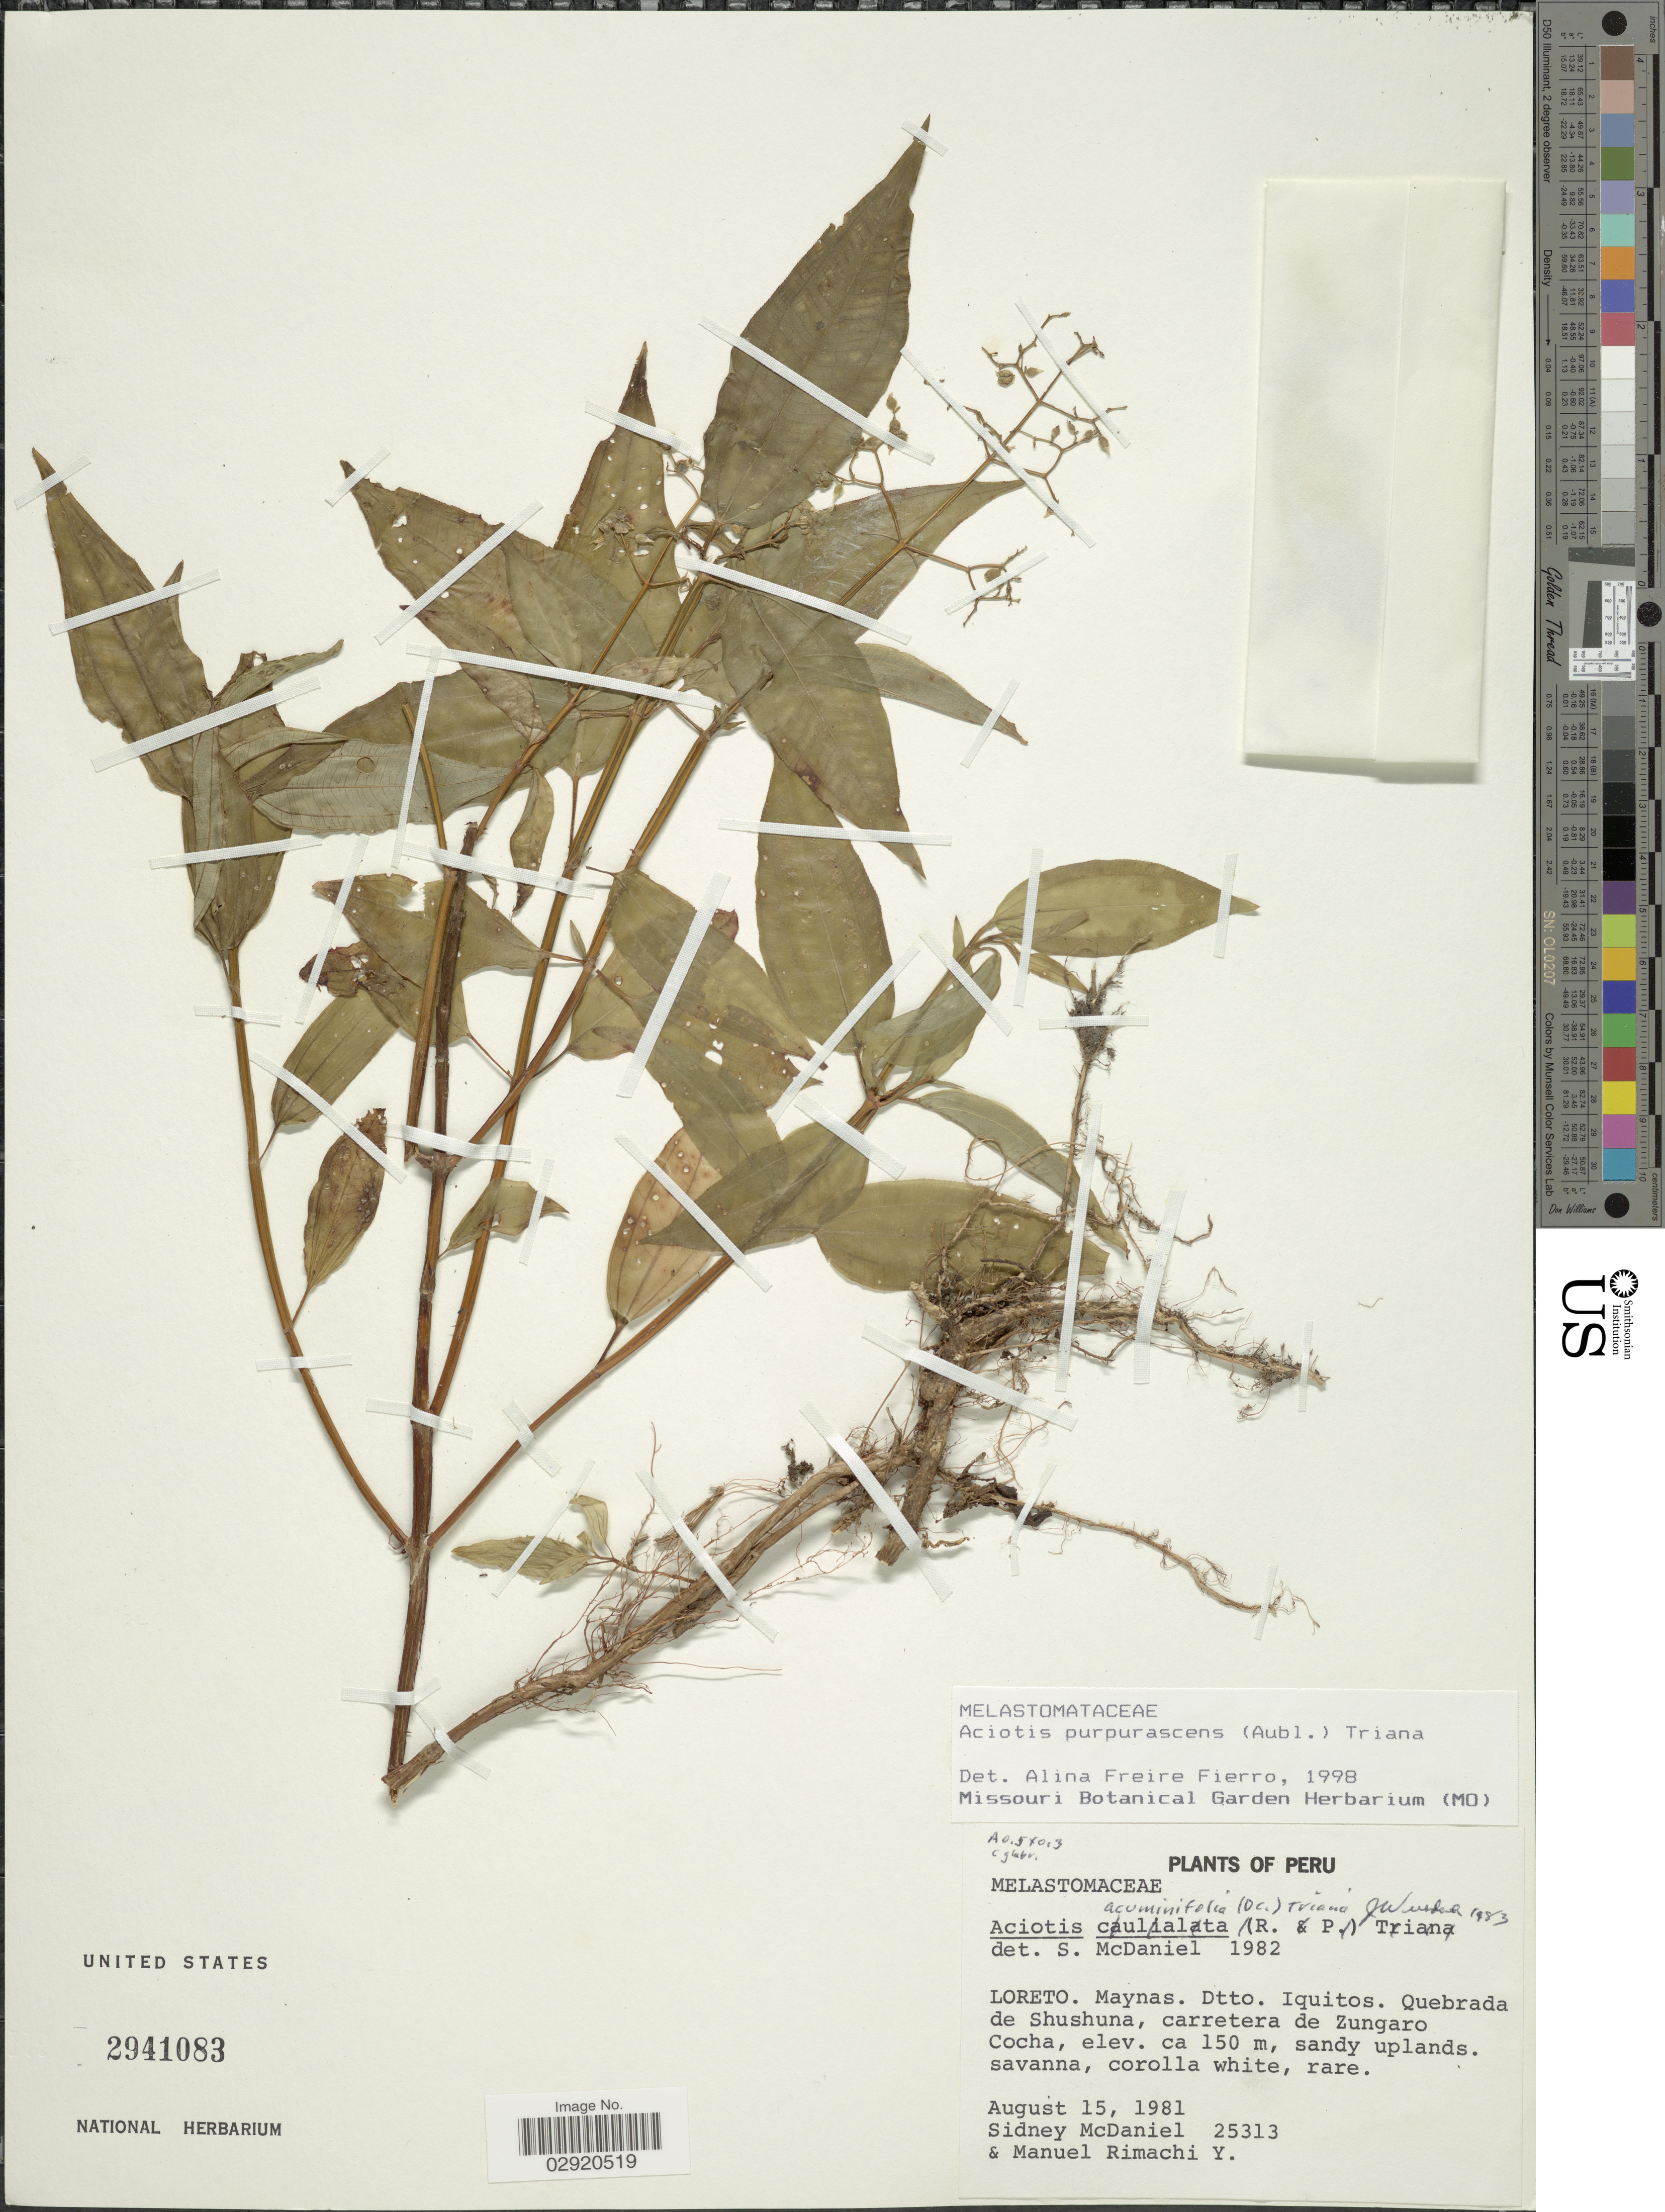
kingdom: Plantae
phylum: Tracheophyta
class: Magnoliopsida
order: Myrtales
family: Melastomataceae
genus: Aciotis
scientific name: Aciotis purpurascens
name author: (Aubl.) Triana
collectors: S. McDaniel & M. Rimachi Y.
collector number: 25313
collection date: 1981-08-15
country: Peru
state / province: Loreto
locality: Maynas. Dtto. Iquitos. Quebrada de Shushuna, carretera de Zungaro Cocha.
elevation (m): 150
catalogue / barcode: US 2941083